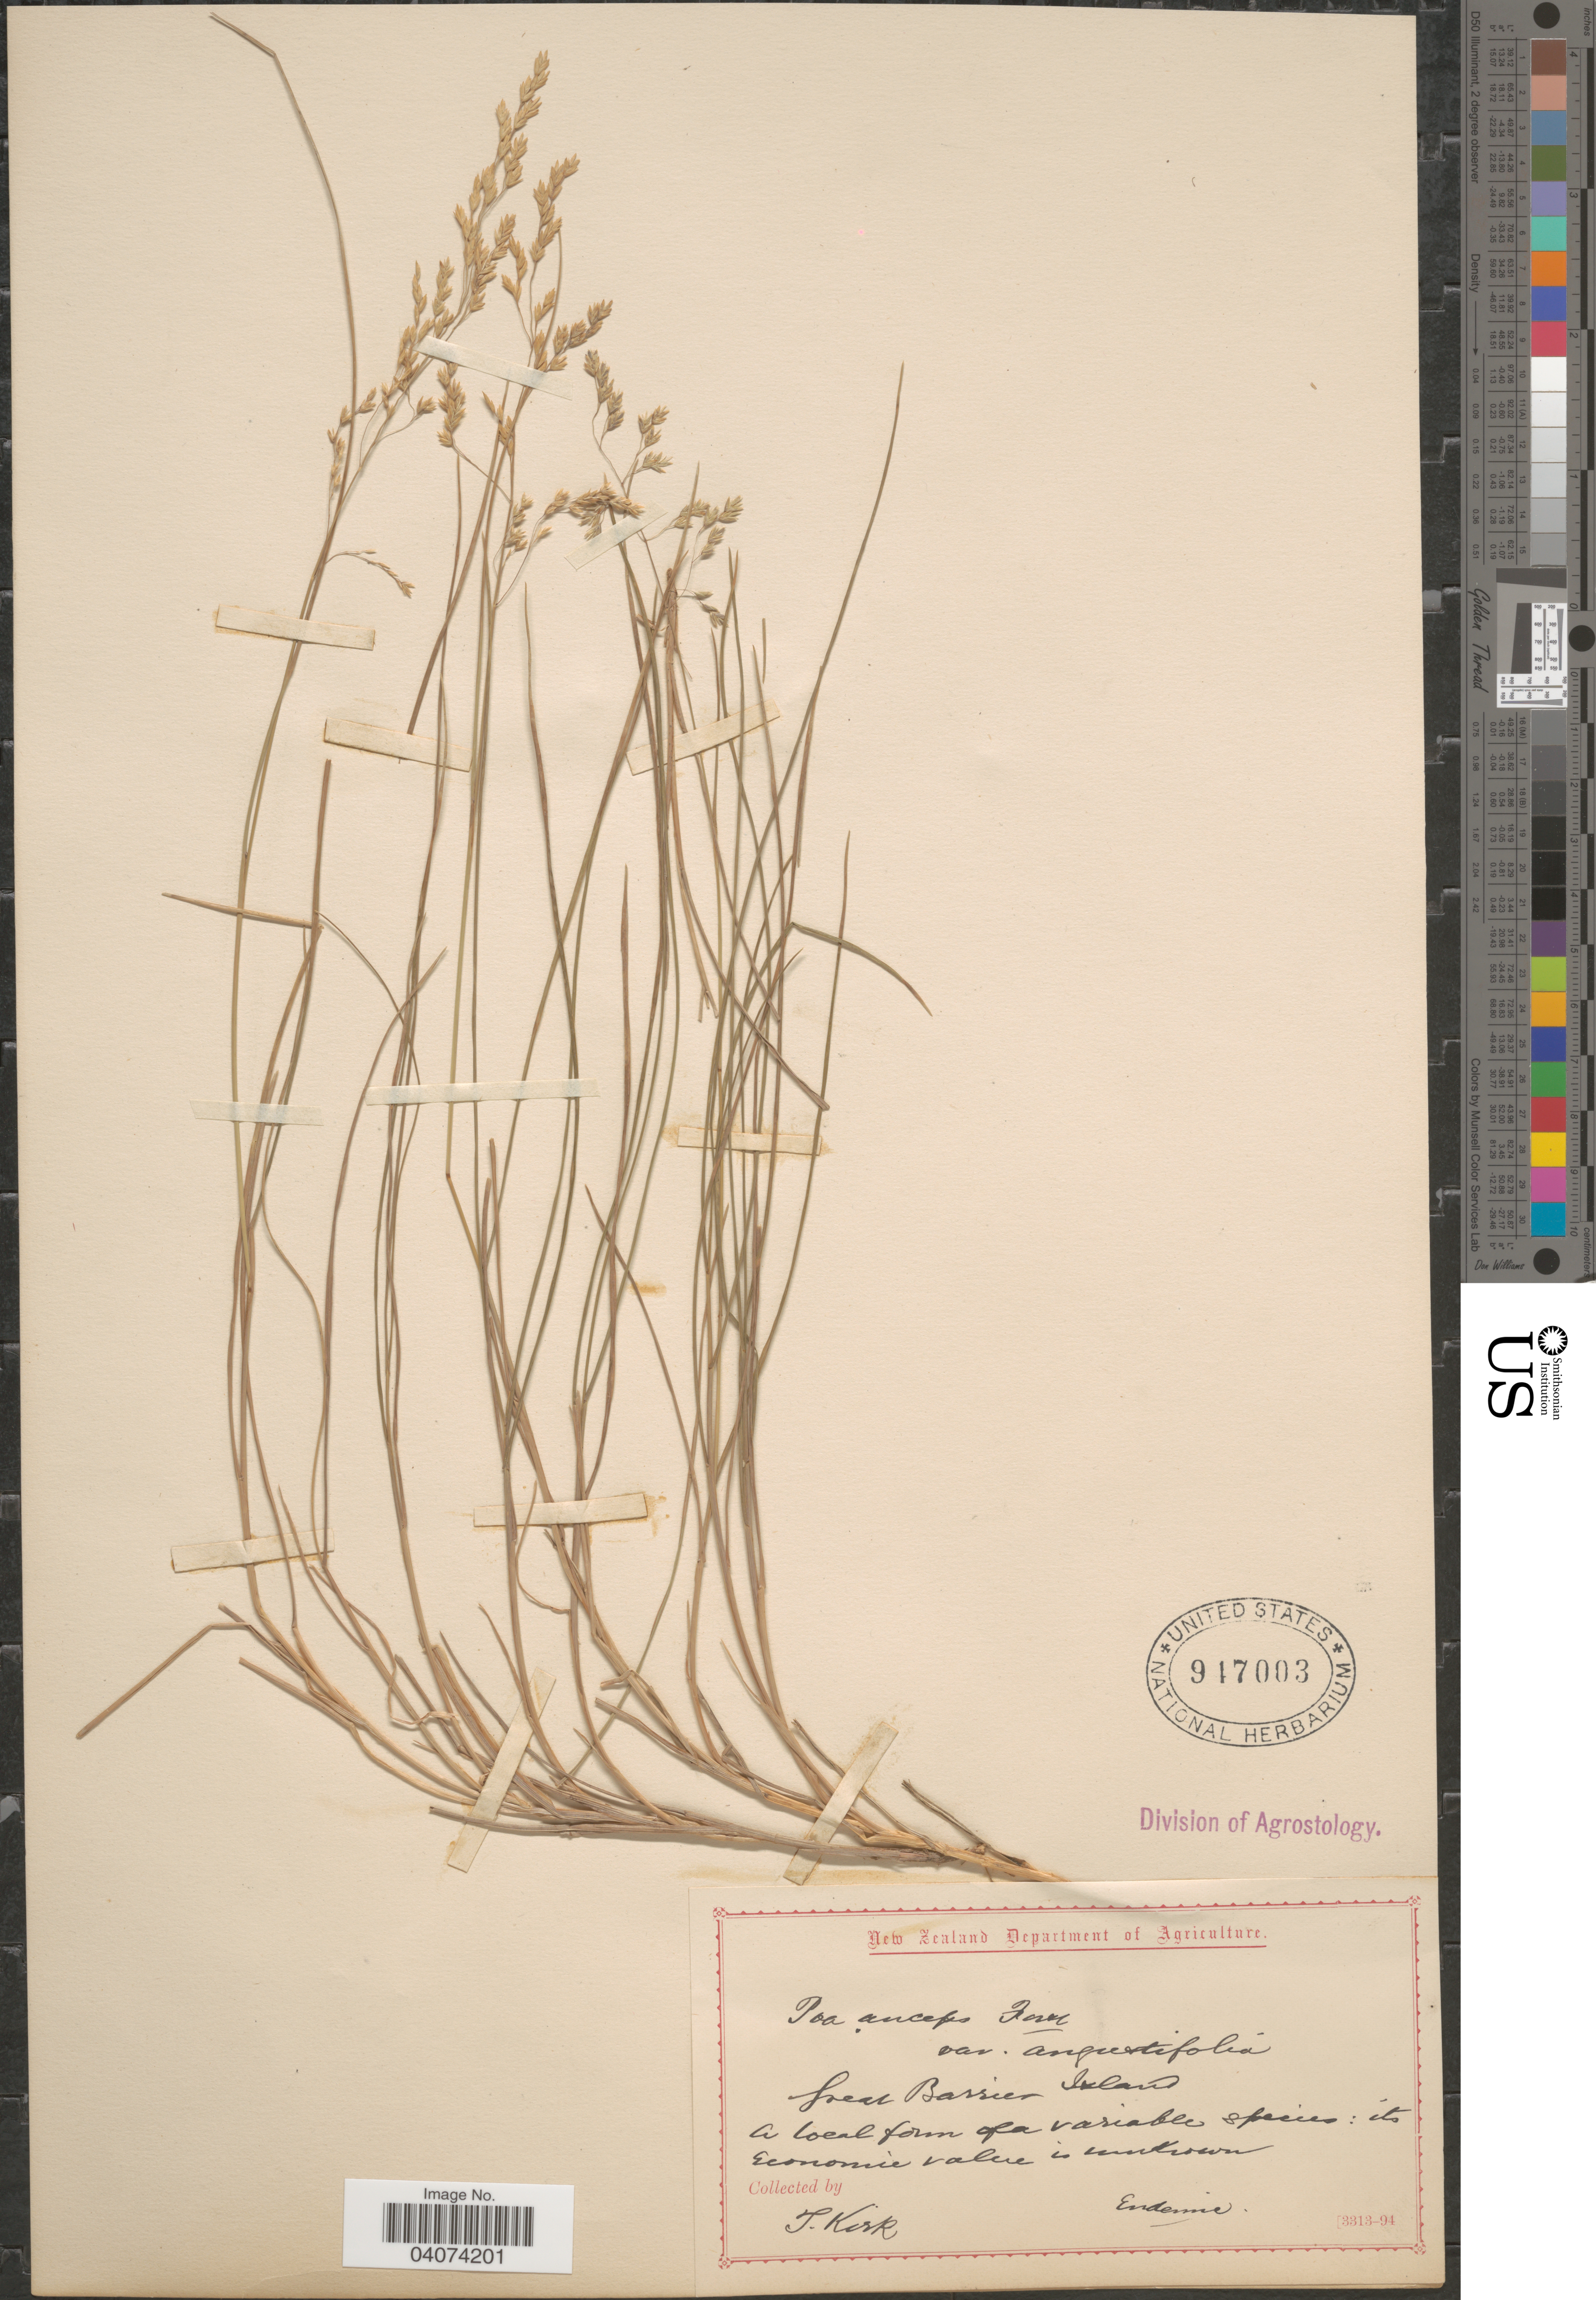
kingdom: Plantae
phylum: Tracheophyta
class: Liliopsida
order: Poales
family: Poaceae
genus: Poa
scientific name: Poa anceps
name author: G. Forst.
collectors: T. Kirk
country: New Zealand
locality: Great Barrier Island.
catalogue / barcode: US 947003